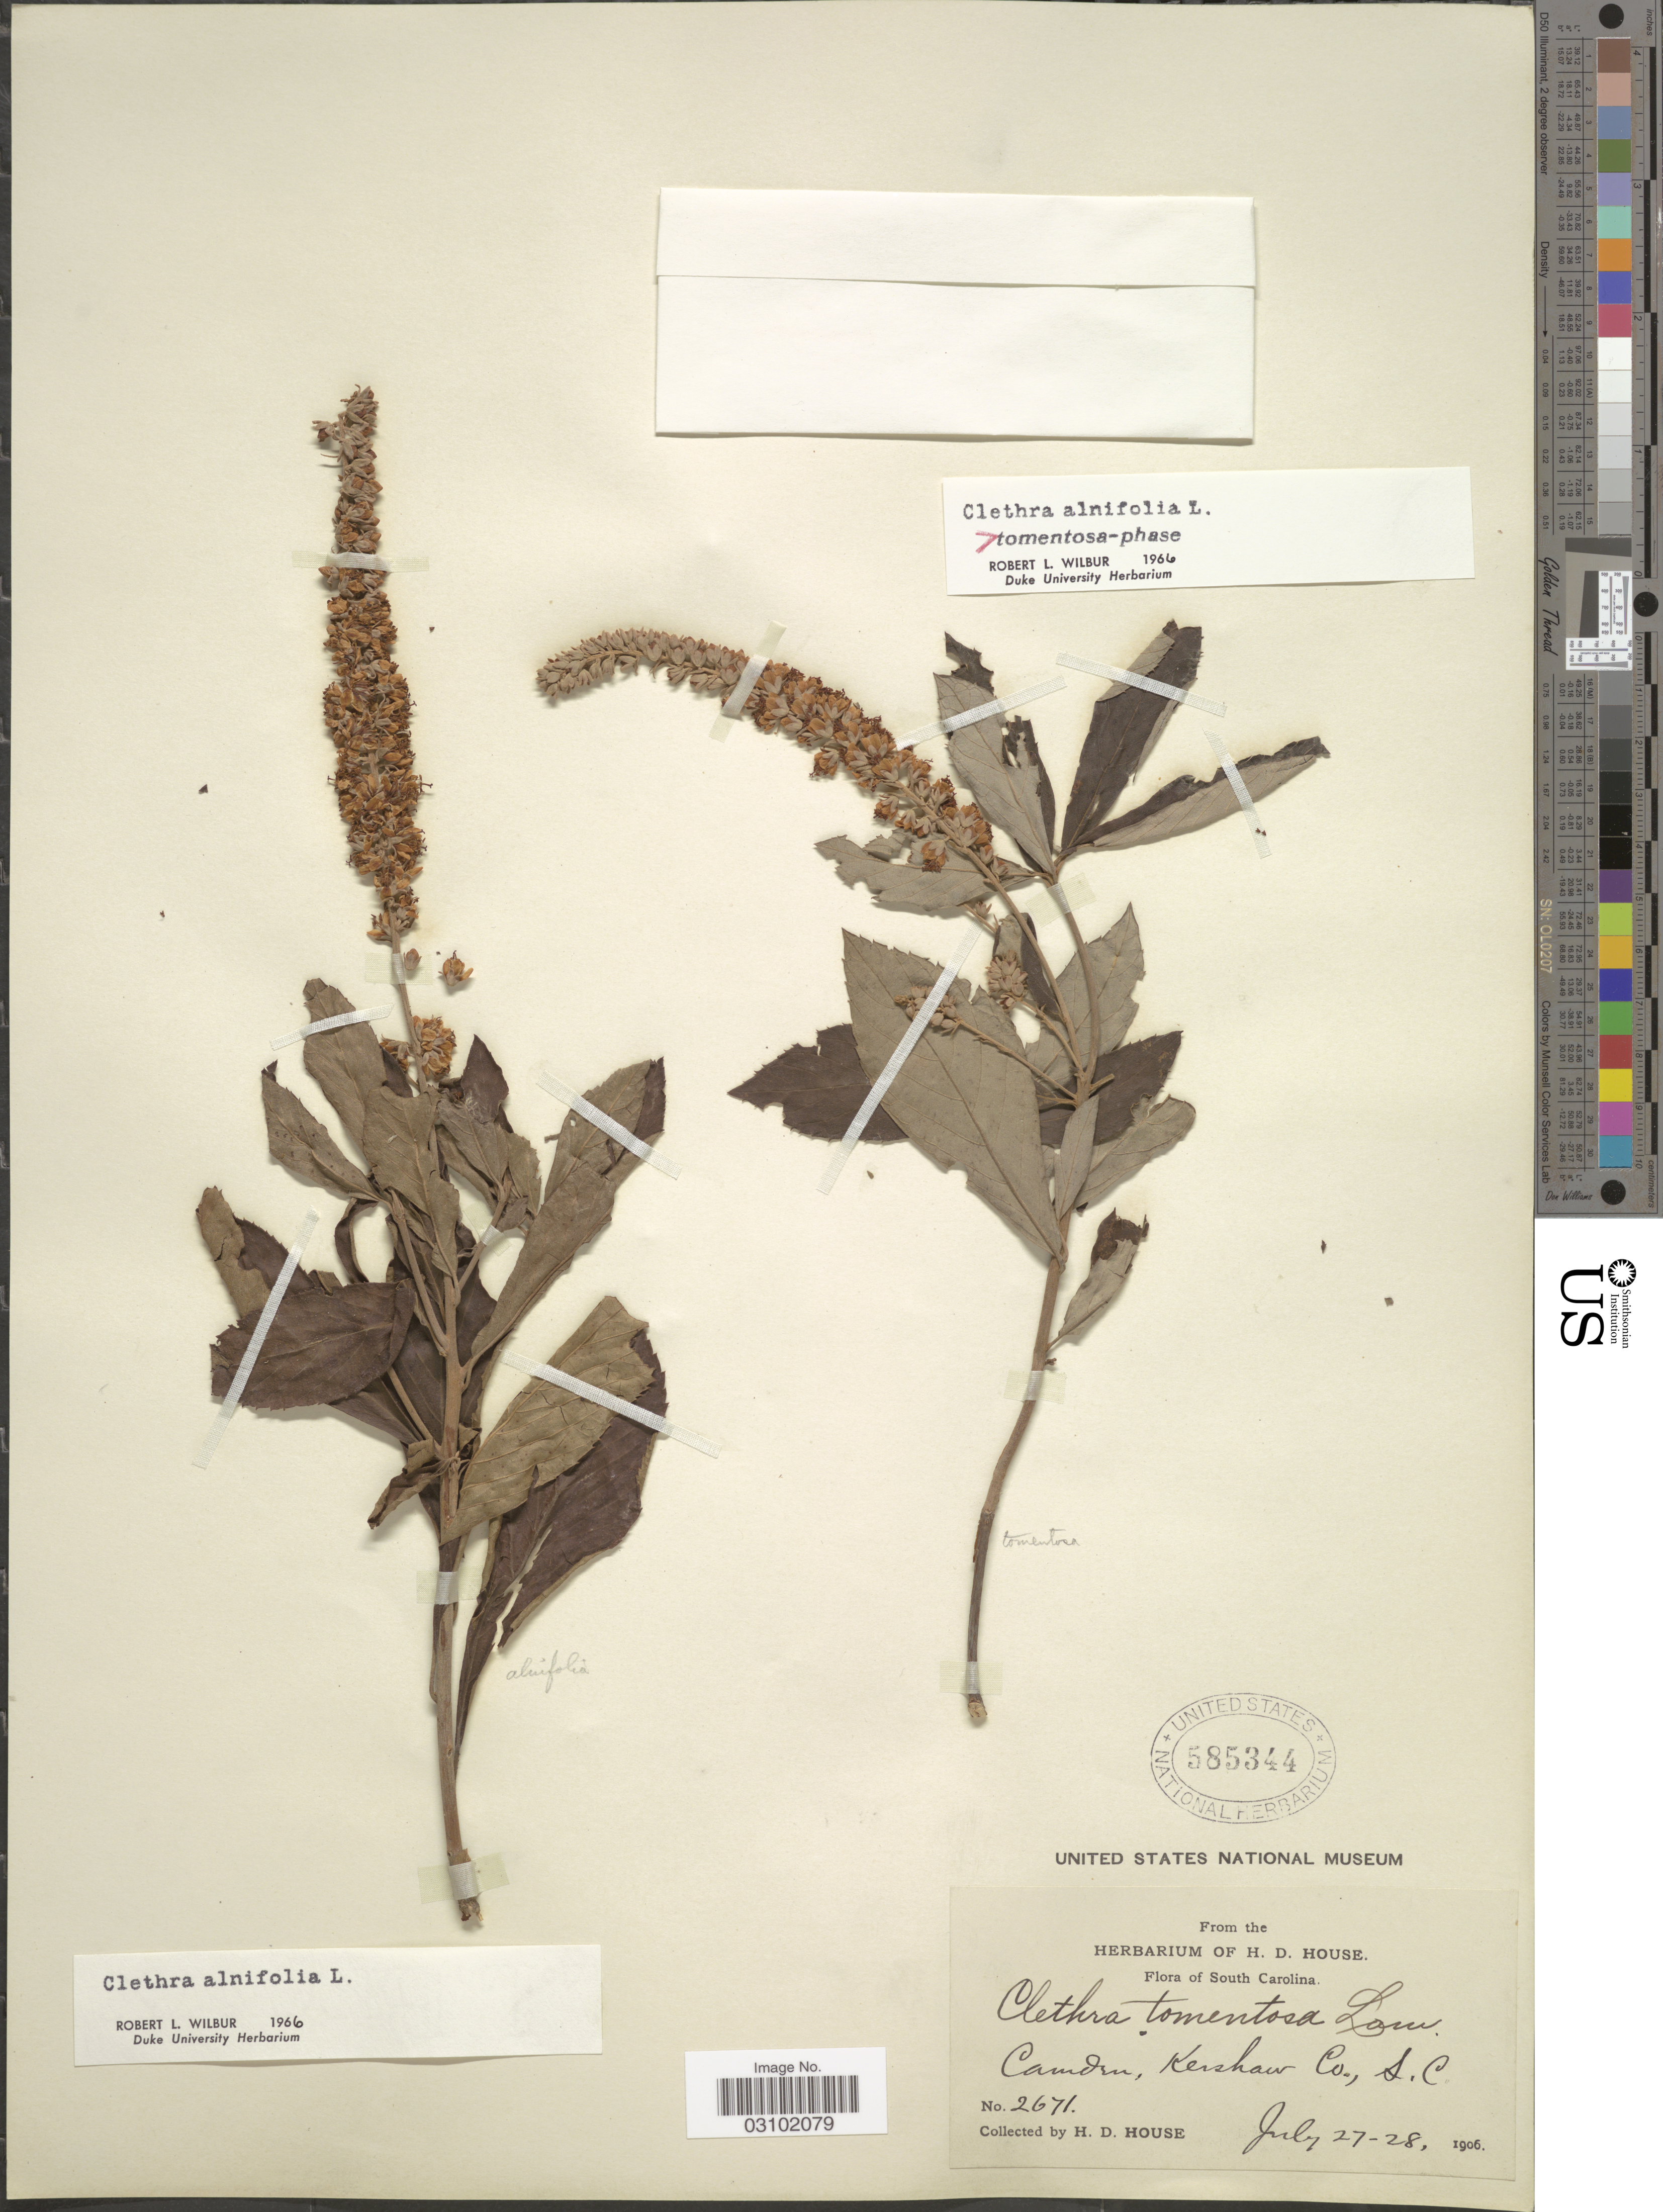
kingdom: Plantae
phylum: Tracheophyta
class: Magnoliopsida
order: Ericales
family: Clethraceae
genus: Clethra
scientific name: Clethra alnifolia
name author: L.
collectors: H. D. House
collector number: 2671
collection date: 1906-07-27/1906-07-28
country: United States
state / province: South Carolina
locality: Camden, Kershaw Co.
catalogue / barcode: US 585344